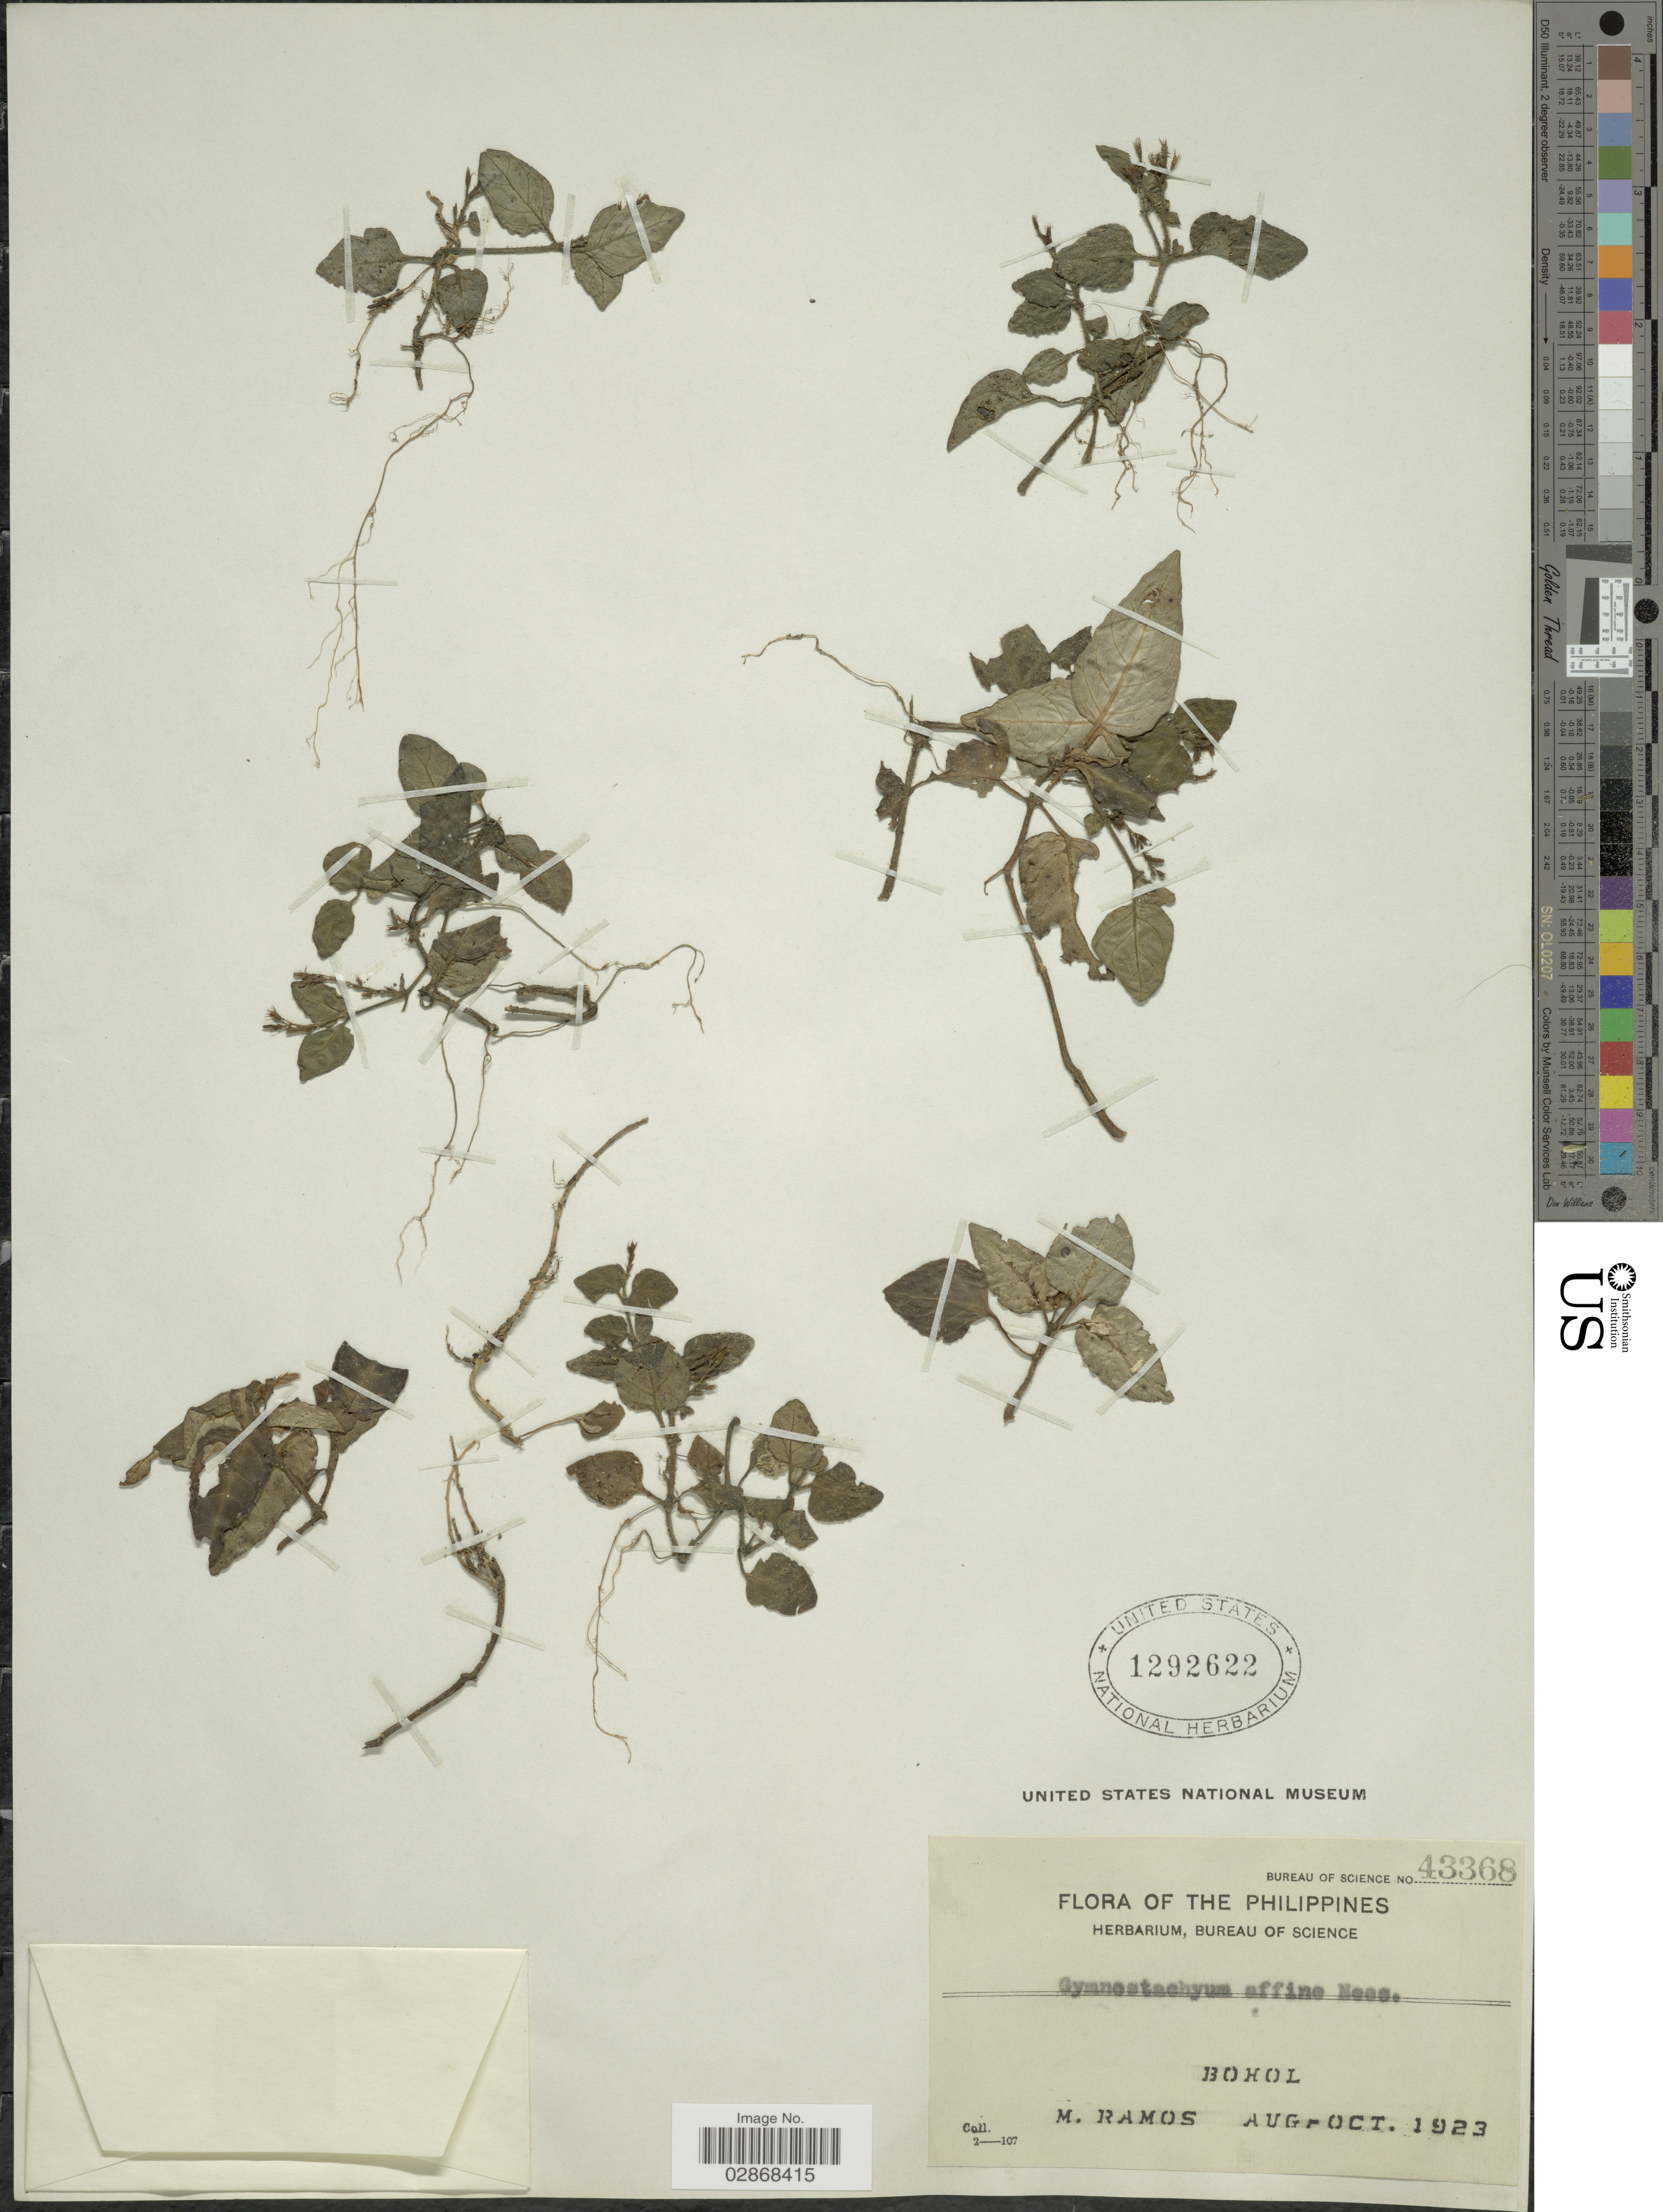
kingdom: Plantae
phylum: Tracheophyta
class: Magnoliopsida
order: Lamiales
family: Acanthaceae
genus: Gymnostachyum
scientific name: Gymnostachyum affine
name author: Nees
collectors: M. Ramos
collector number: Bureau of Science 43368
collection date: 1923-08/1923-10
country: Philippines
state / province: Central Visayas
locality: Bohol.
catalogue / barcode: US 1292622